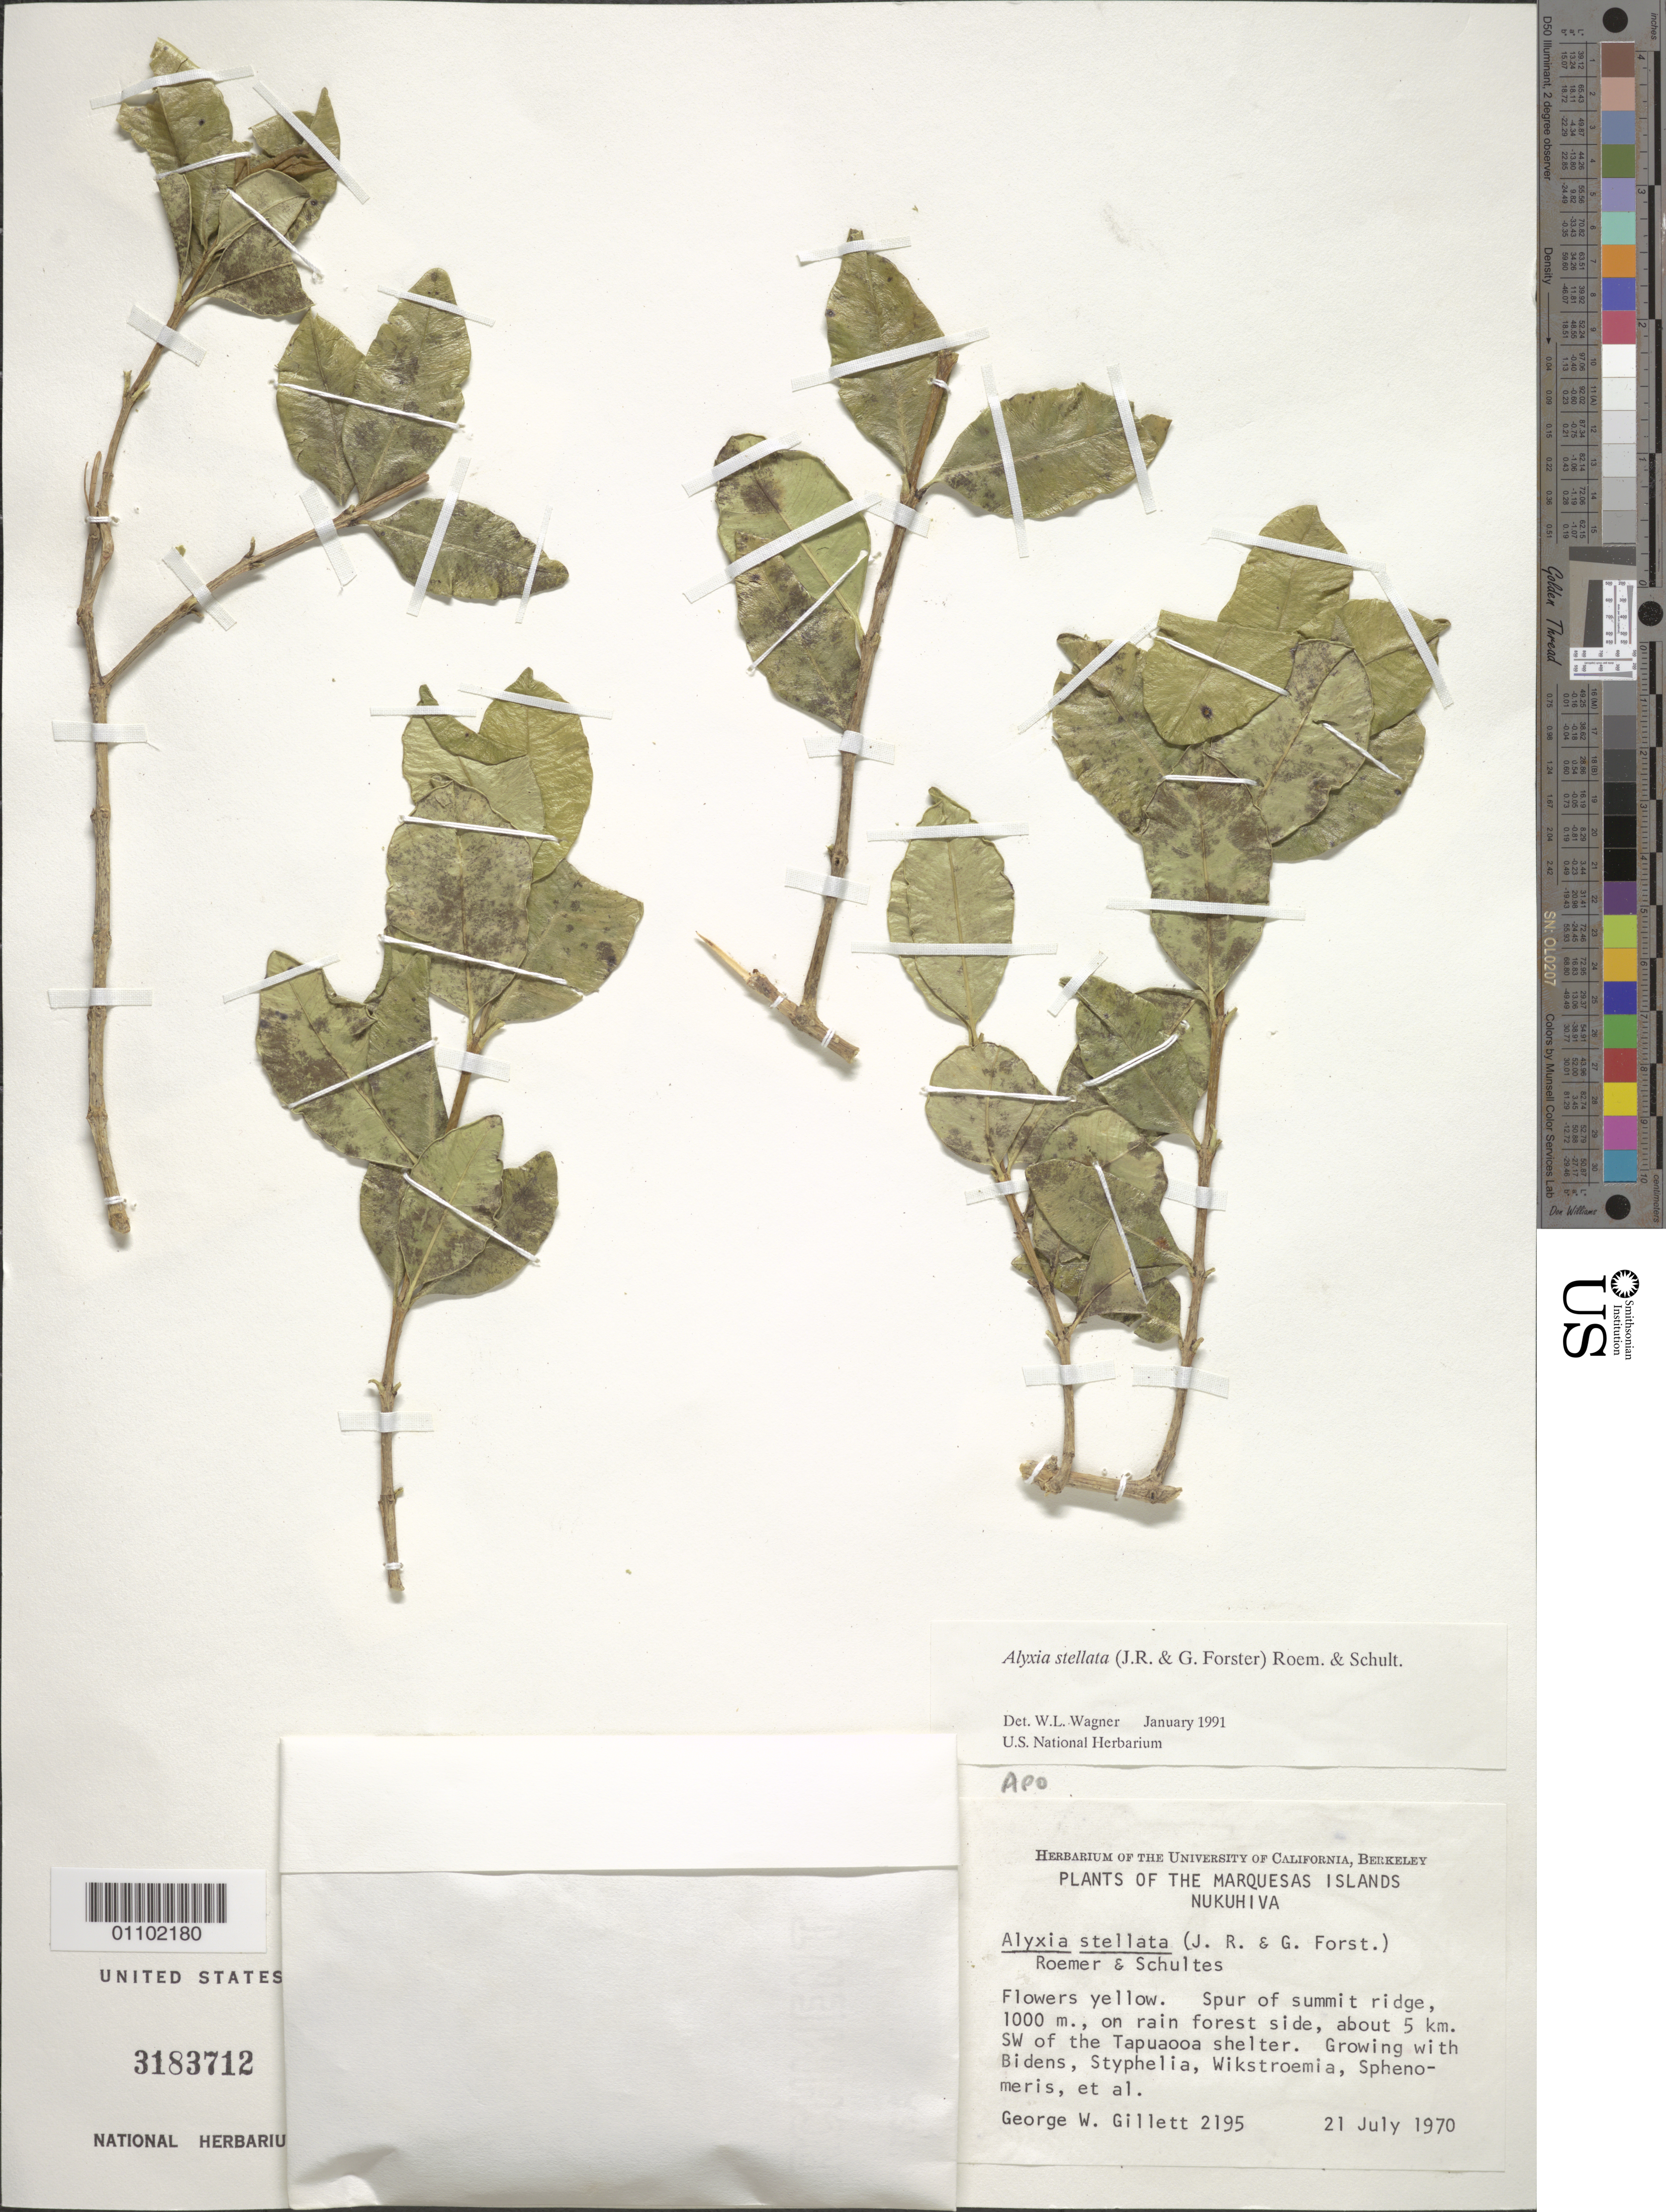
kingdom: Plantae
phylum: Tracheophyta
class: Magnoliopsida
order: Gentianales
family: Apocynaceae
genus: Alyxia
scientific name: Alyxia stellata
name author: (J.R. Forst. & G. Forst.) Roem. & Schult.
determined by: Wagner, W. L., (BOT), Smithsonian Institution - National Museum of Natural History (UNITED STATES)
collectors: G. Gillett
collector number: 2195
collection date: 1970-07-21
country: French Polynesia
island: Nuku Hiva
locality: spur of summit ridge, on rainforest side, 5 km SW of the Tapuaooa shelter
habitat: Growing with Bidens, Styphelia, Wikstroemia, Sphenomeris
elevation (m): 1000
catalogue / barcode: US 3183712